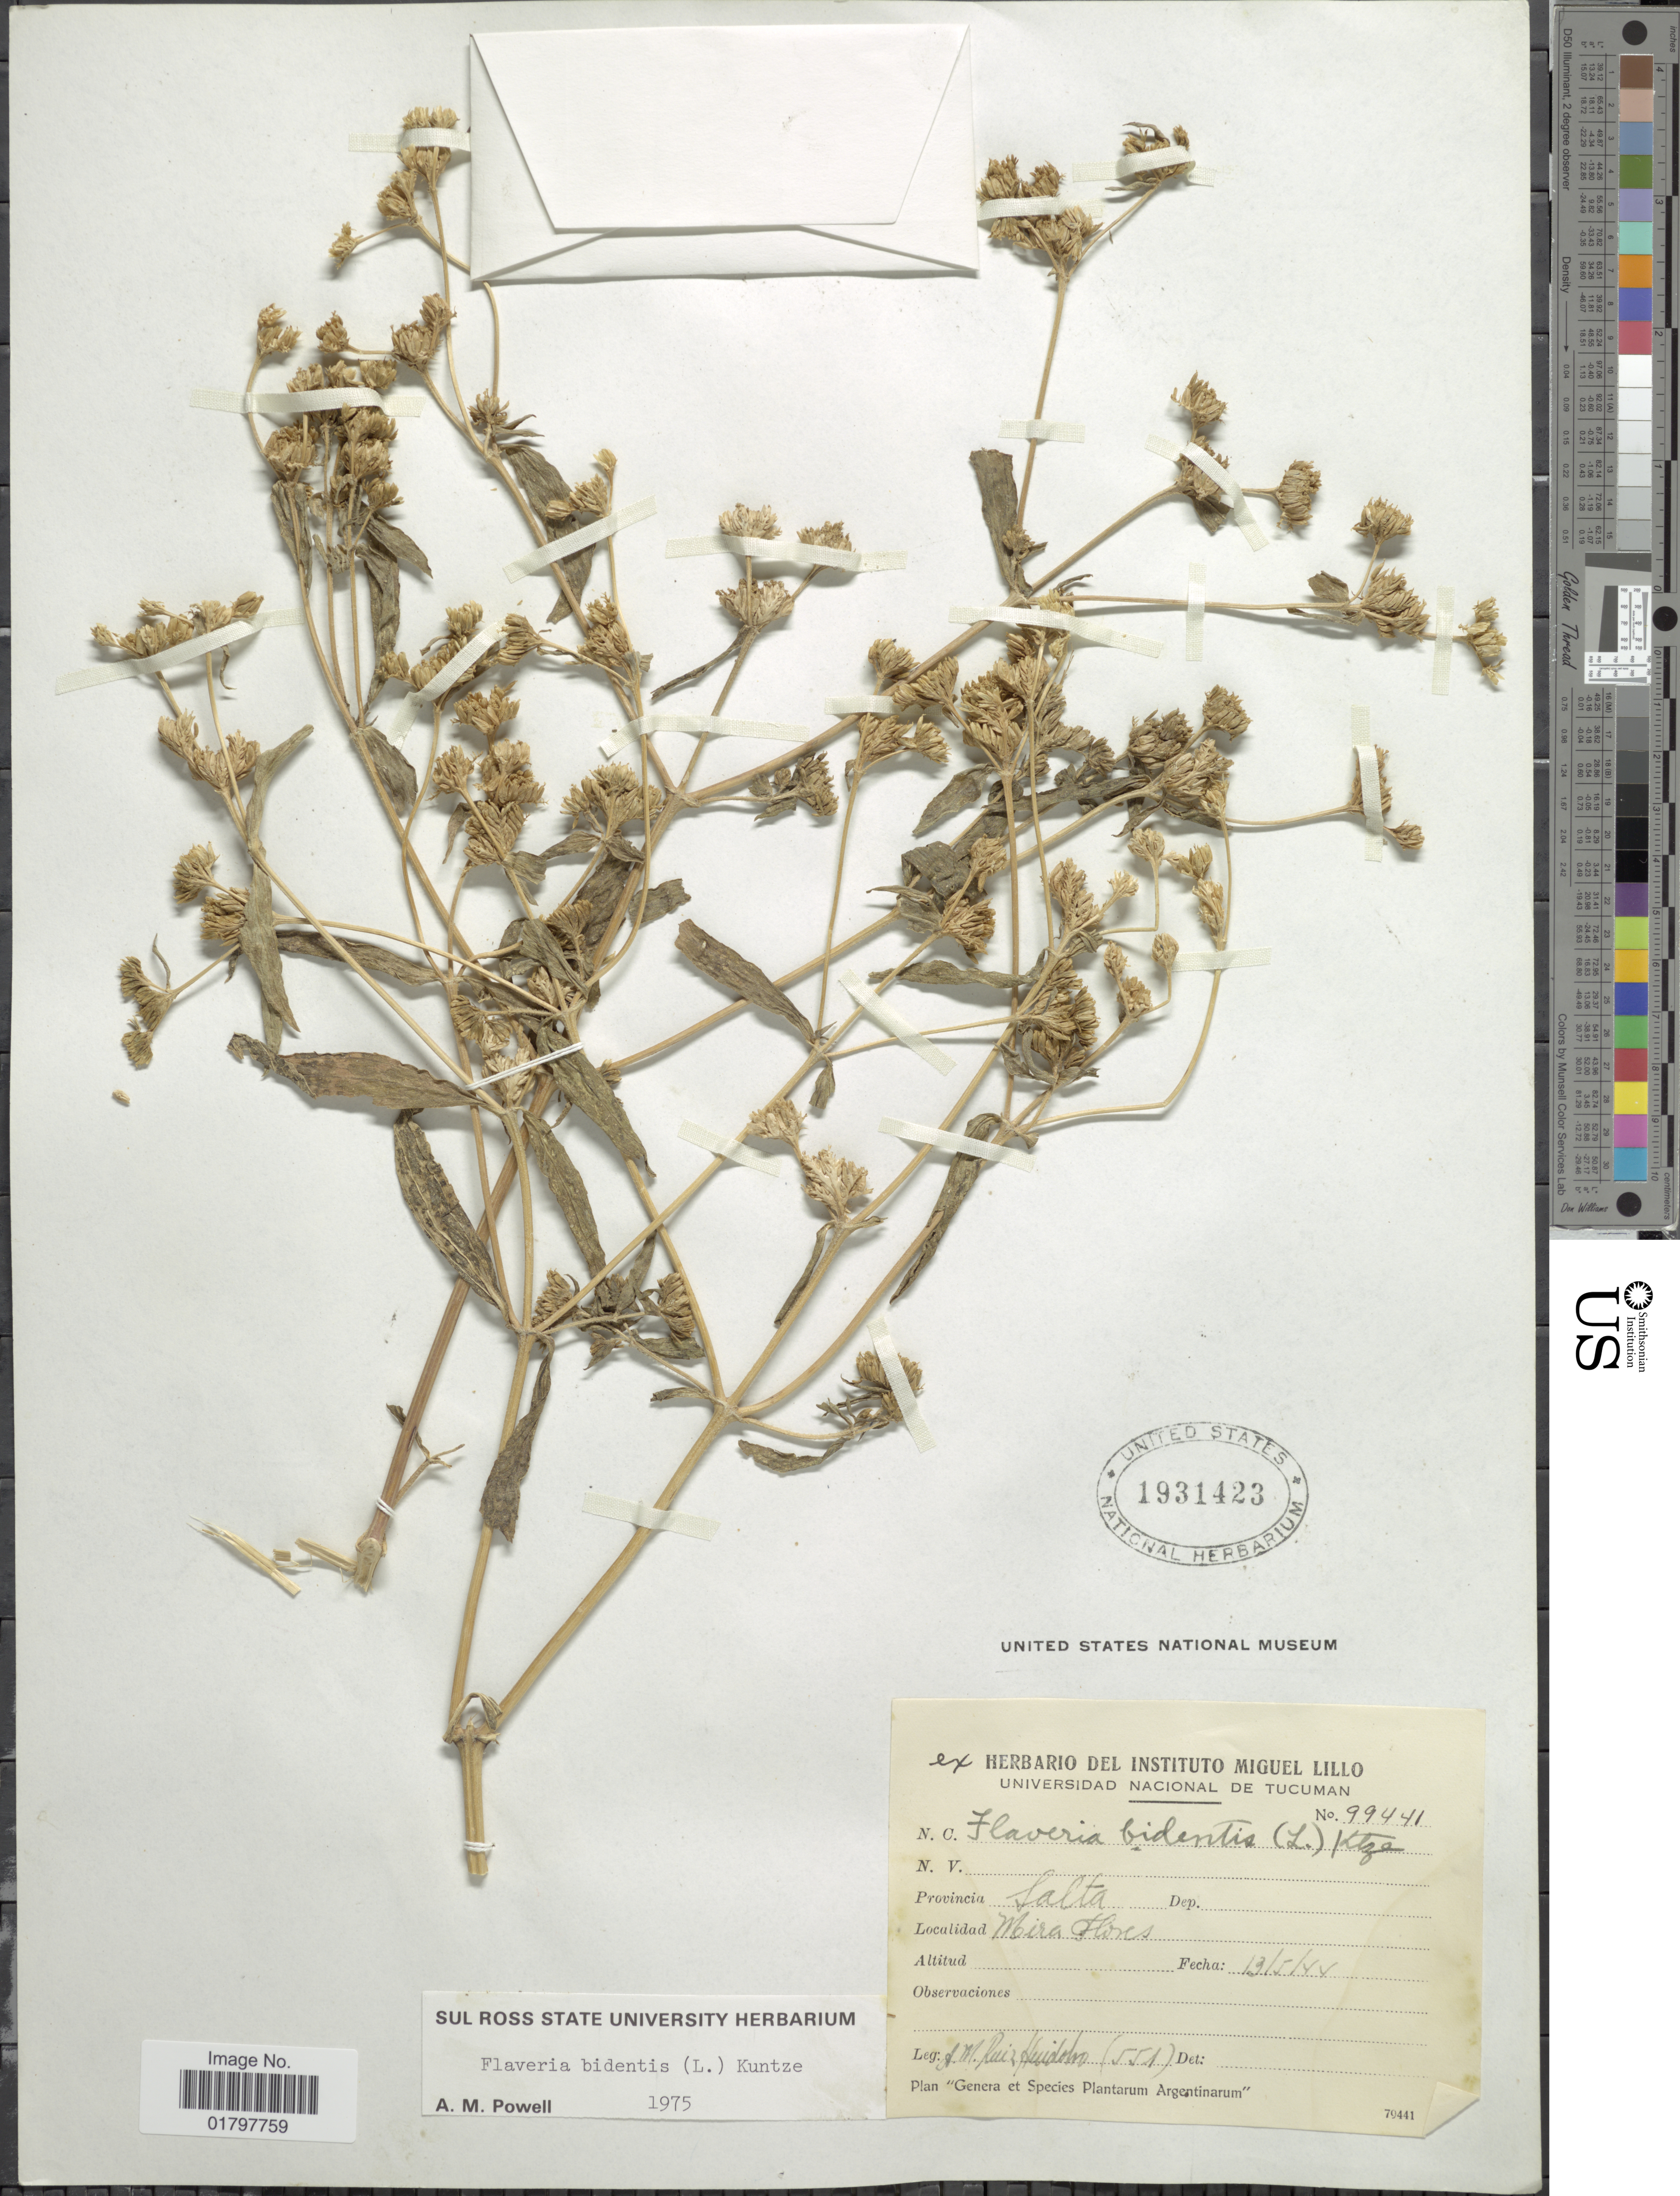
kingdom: Plantae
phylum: Tracheophyta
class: Magnoliopsida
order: Asterales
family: Asteraceae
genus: Flaveria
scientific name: Flaveria bidentis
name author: (L.) Kuntze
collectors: J. M. Ruiz Huidobo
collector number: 551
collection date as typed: Transcribed d/m/y: 13/5/44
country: Argentina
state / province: Salta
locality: Provincia Salta. Mira Flores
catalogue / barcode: US 1931423